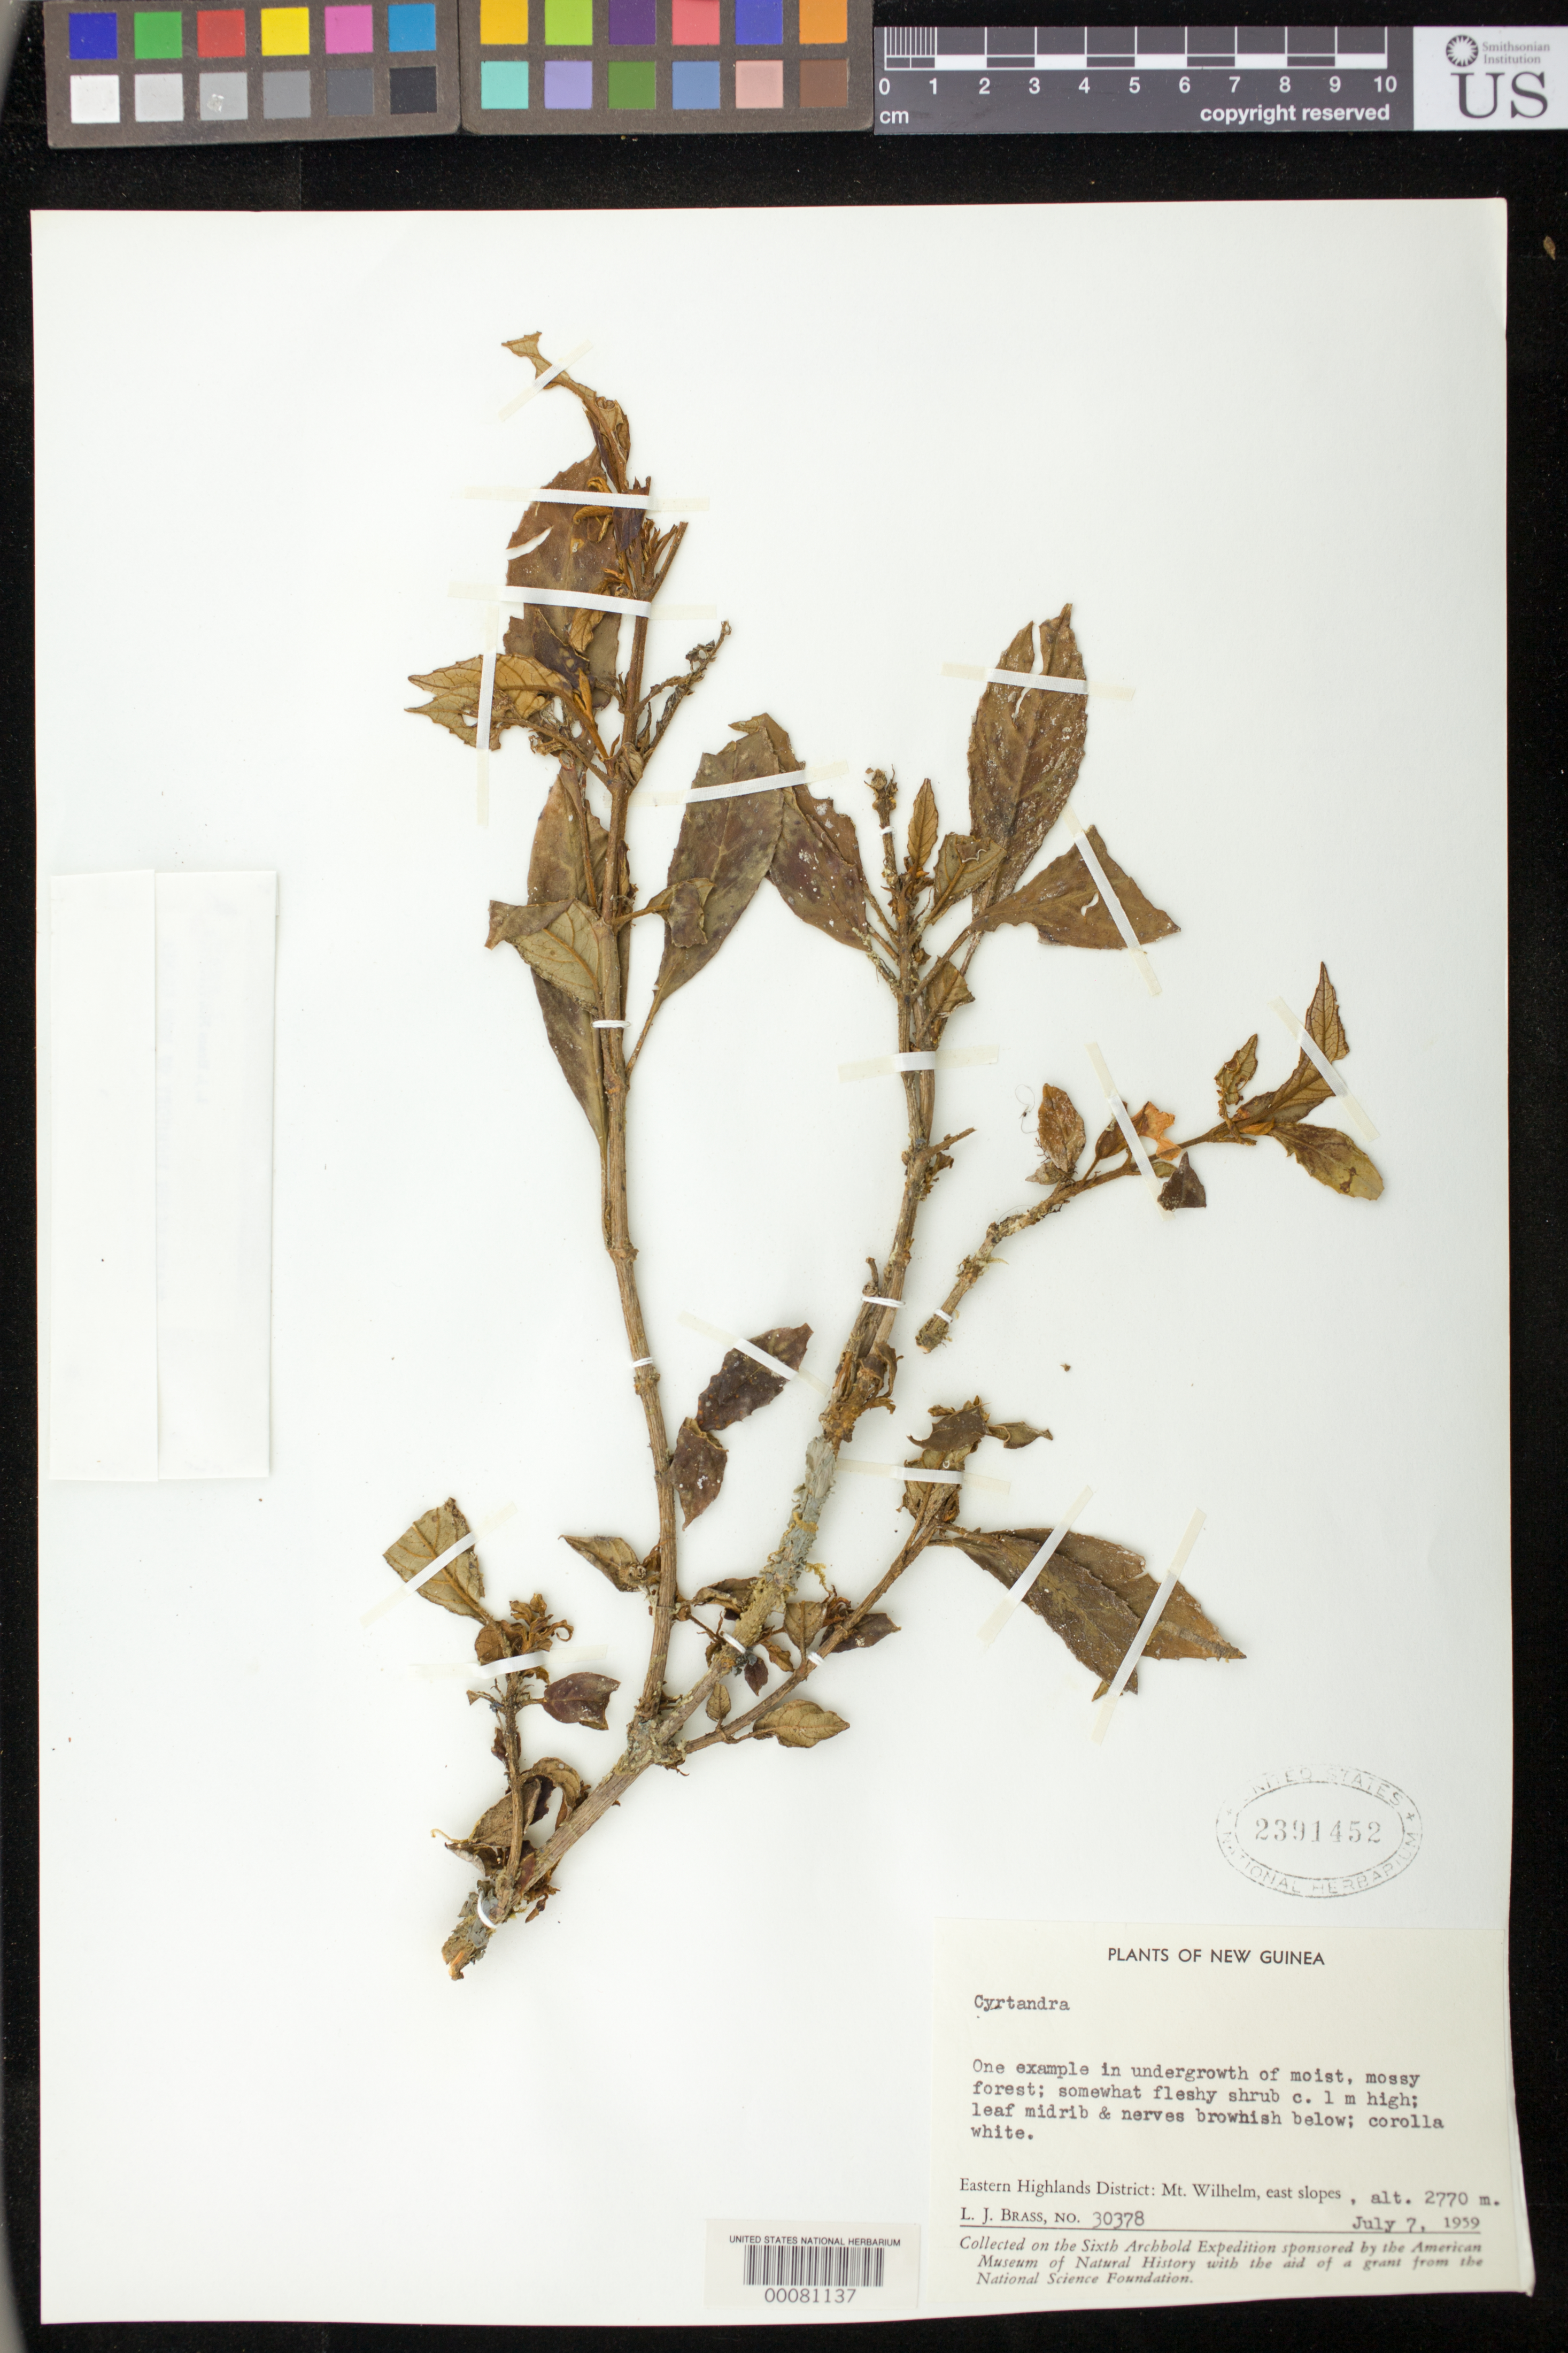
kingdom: Plantae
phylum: Tracheophyta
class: Magnoliopsida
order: Lamiales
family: Gesneriaceae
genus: Cyrtandra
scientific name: Cyrtandra sp.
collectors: L. J. Brass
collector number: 30378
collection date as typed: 07 Jul 1959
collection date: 1959-07-07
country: Papua New Guinea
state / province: Eastern Highlands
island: New Guinea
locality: Eastern highlands dist., Mt wilhelm, east slopes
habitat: One example in undergrowth of moist, mossy forest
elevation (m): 2770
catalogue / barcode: US 2391452